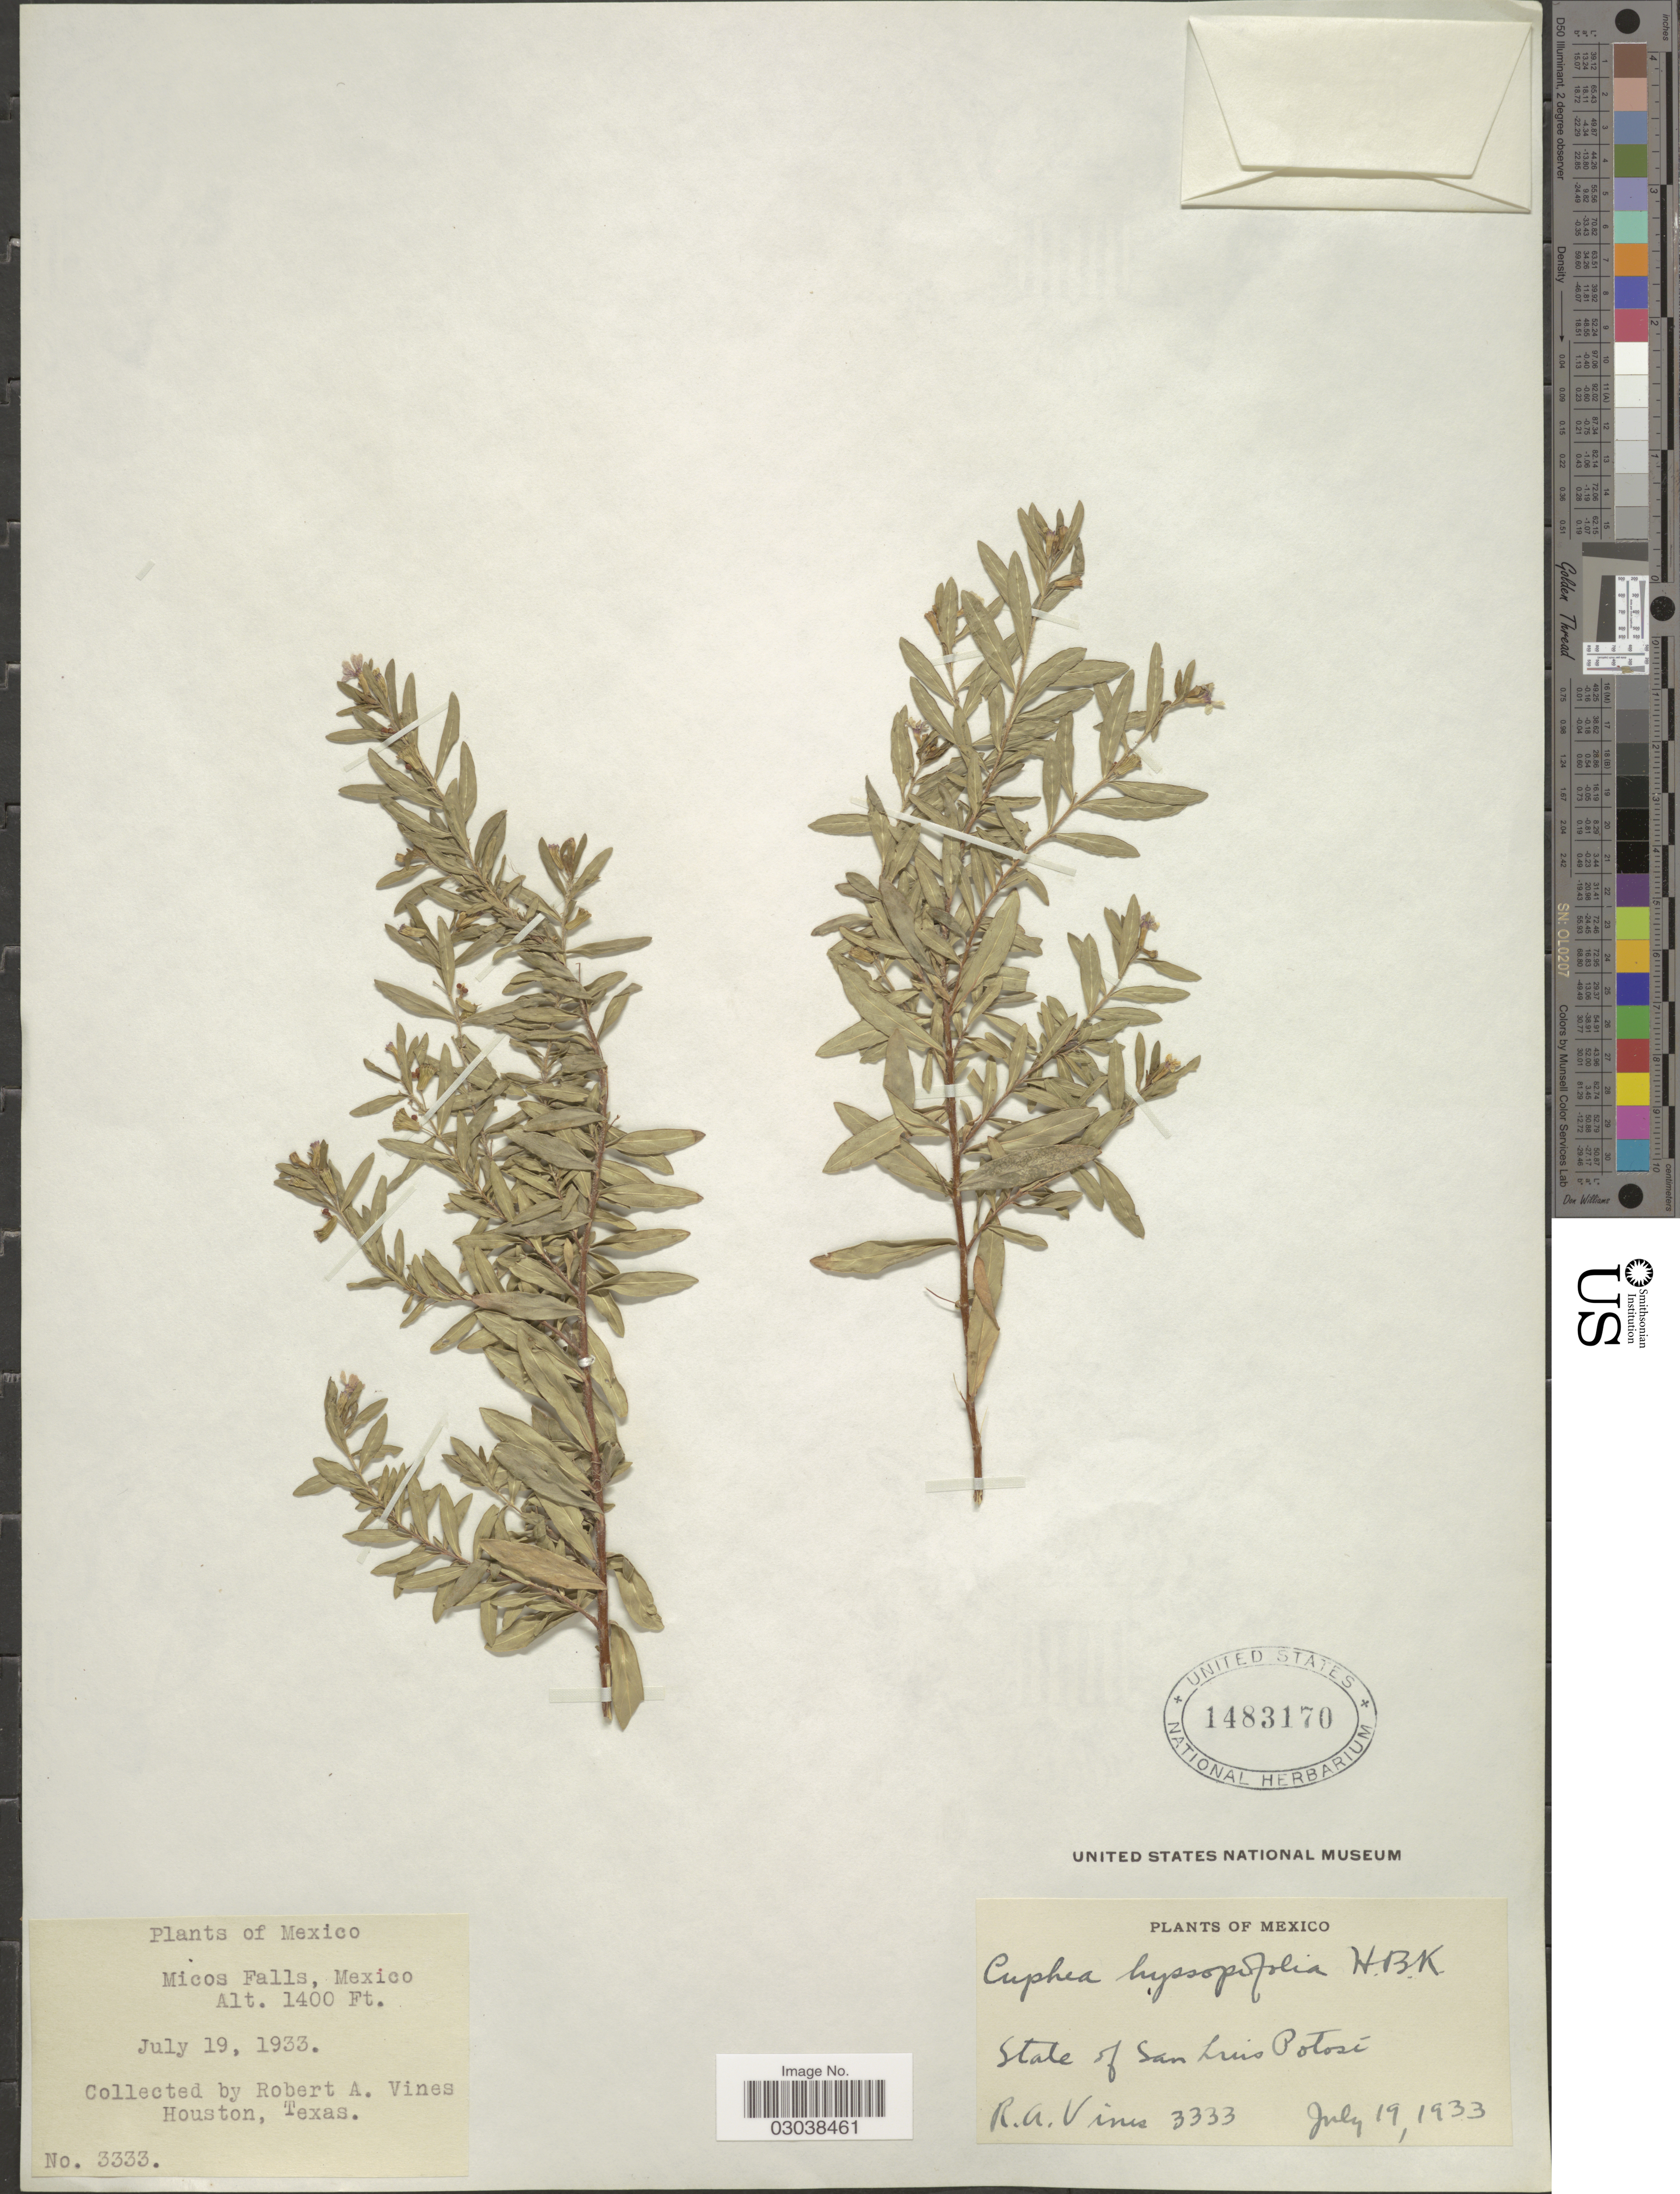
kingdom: Plantae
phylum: Tracheophyta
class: Magnoliopsida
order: Myrtales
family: Lythraceae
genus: Cuphea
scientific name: Cuphea hyssopifolia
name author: Kunth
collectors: R. Vines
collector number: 3333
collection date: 1933-07-19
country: Mexico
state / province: San Luis Potosí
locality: Micos Falls.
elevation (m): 427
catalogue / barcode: US 1483170